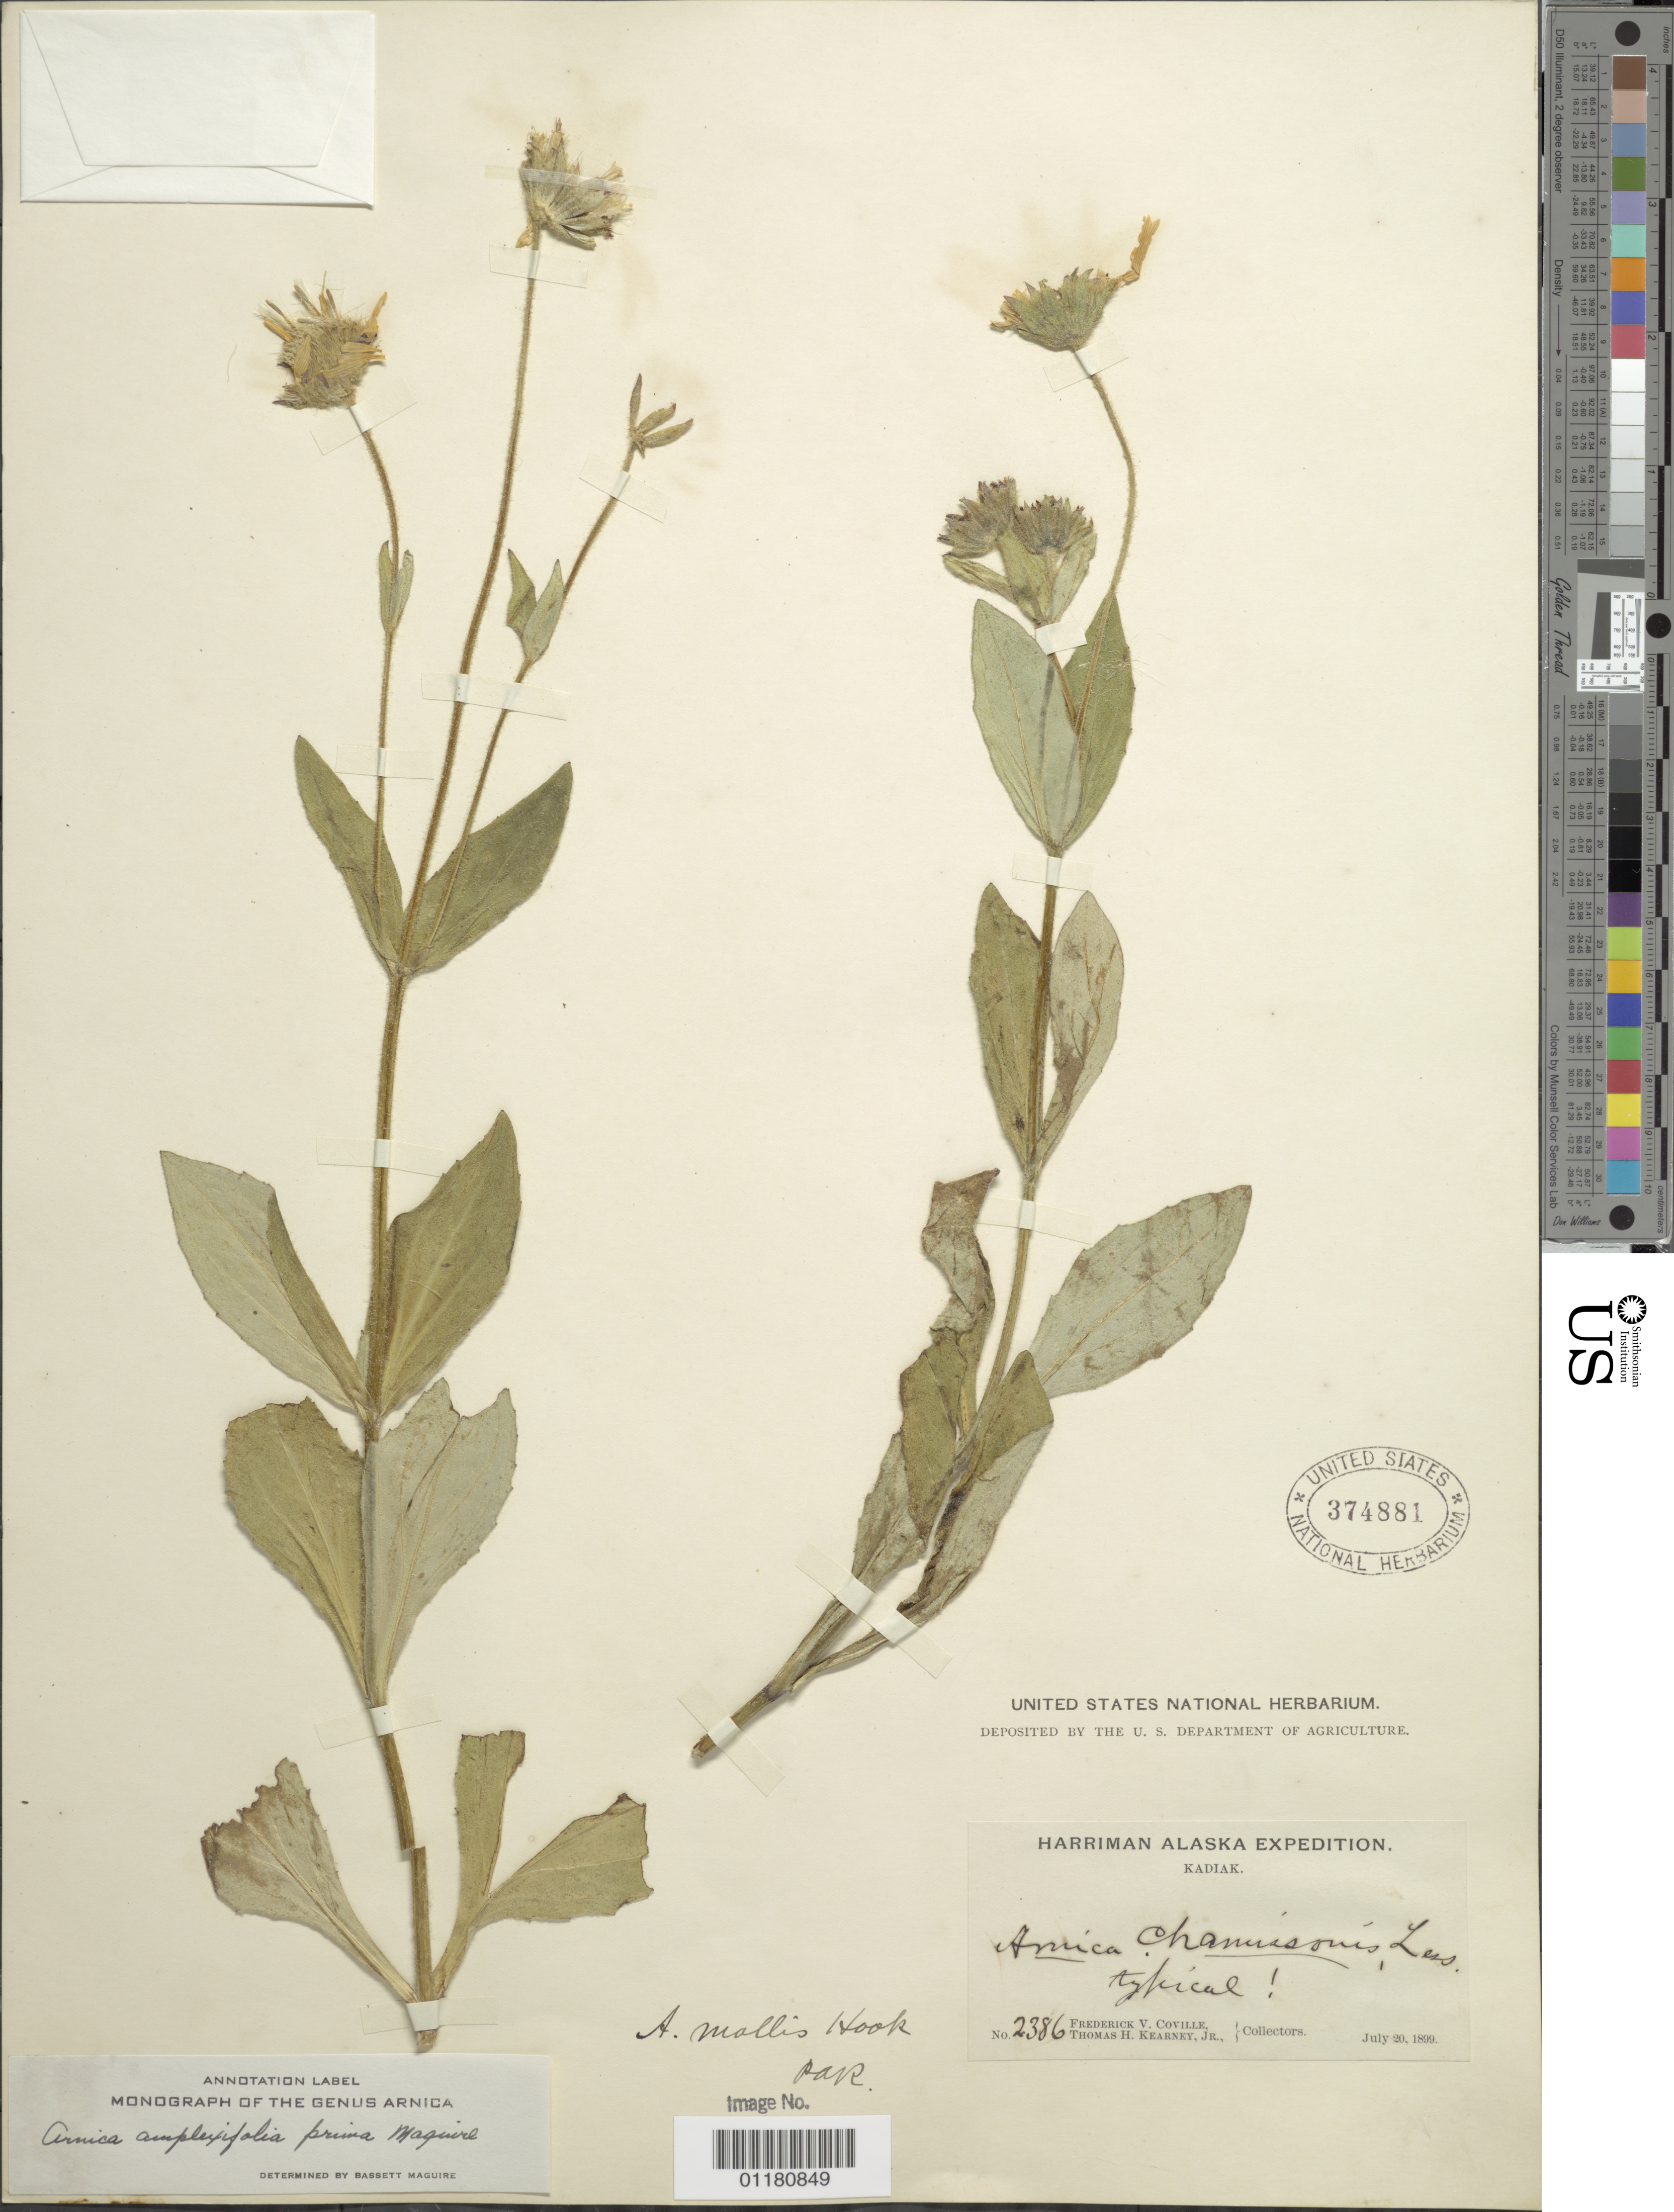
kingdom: Plantae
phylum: Tracheophyta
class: Magnoliopsida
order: Asterales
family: Asteraceae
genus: Arnica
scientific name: Arnica amplexifolia subsp. prima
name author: Maguire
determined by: Maguire, Bassett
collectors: F. V. Coville & T. H. Kearney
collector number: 2386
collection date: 1899-07-20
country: United States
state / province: Alaska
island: Kodiak Island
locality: Kodiak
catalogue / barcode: US 374881